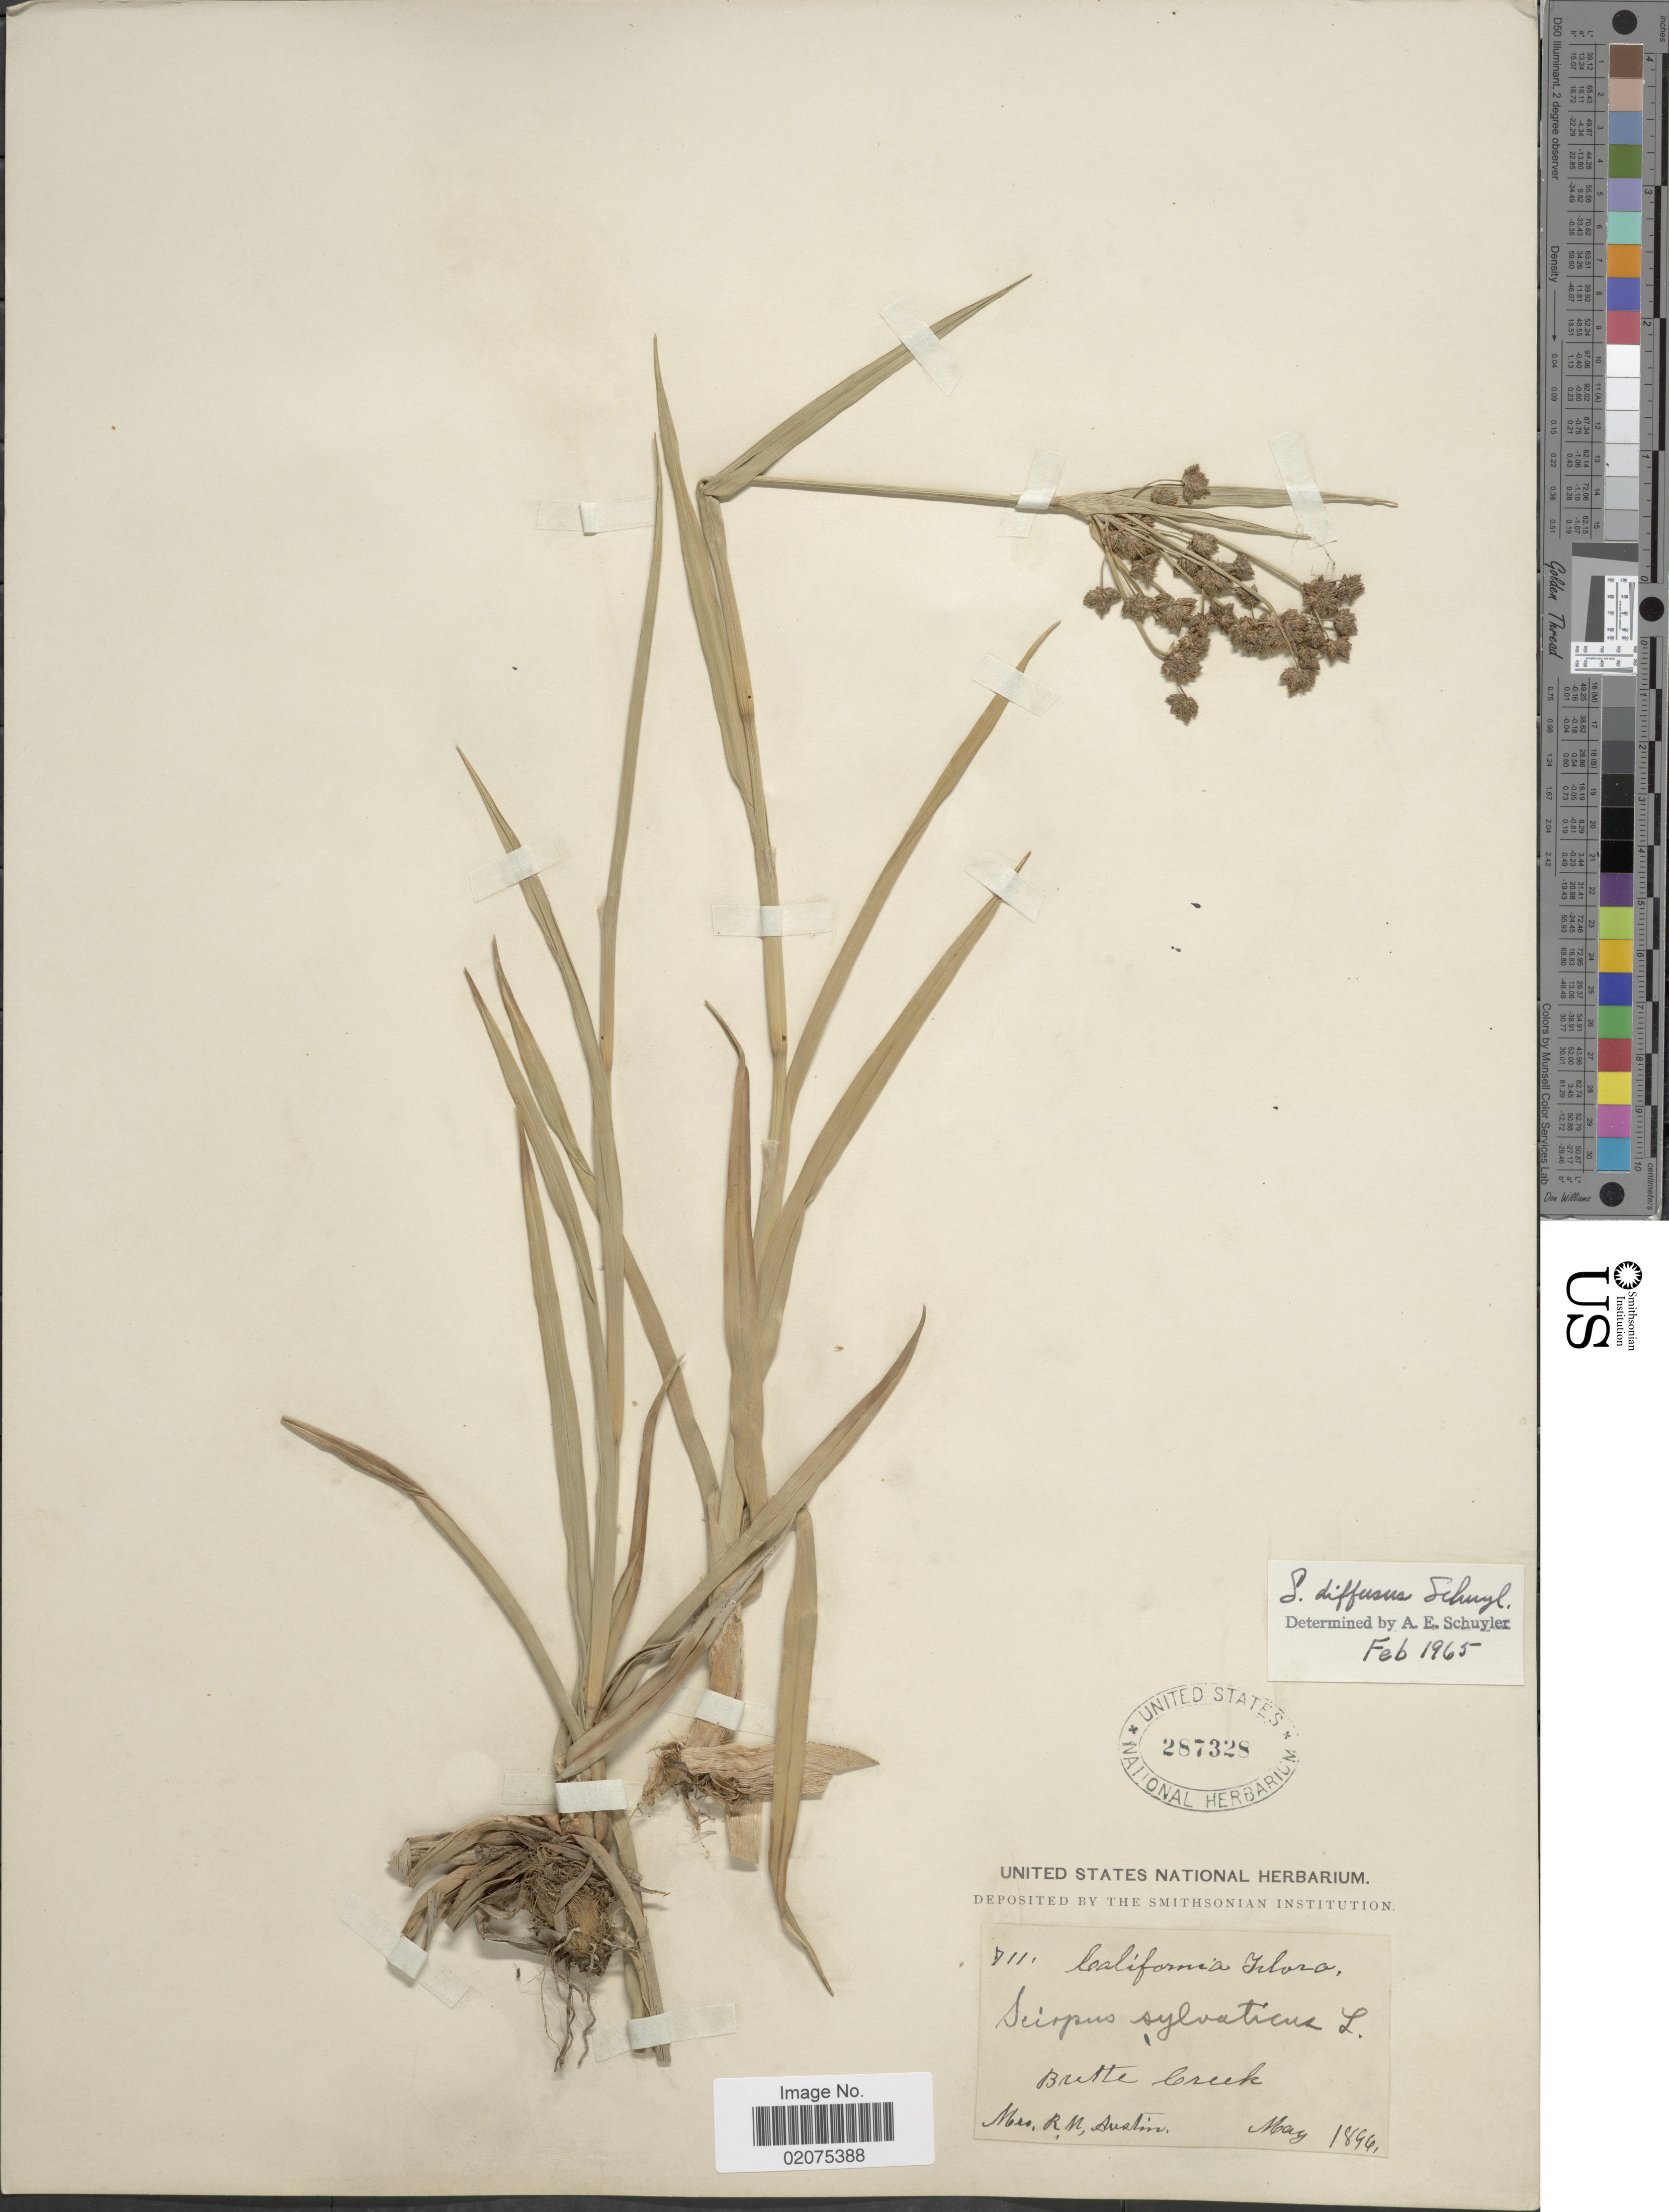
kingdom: Plantae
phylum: Tracheophyta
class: Liliopsida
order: Poales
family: Cyperaceae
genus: Scirpus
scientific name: Scirpus diffusus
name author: Schuyler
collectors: R. Austin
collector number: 711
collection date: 1894-05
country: United States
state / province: California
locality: Butte Creek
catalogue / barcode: US 287328